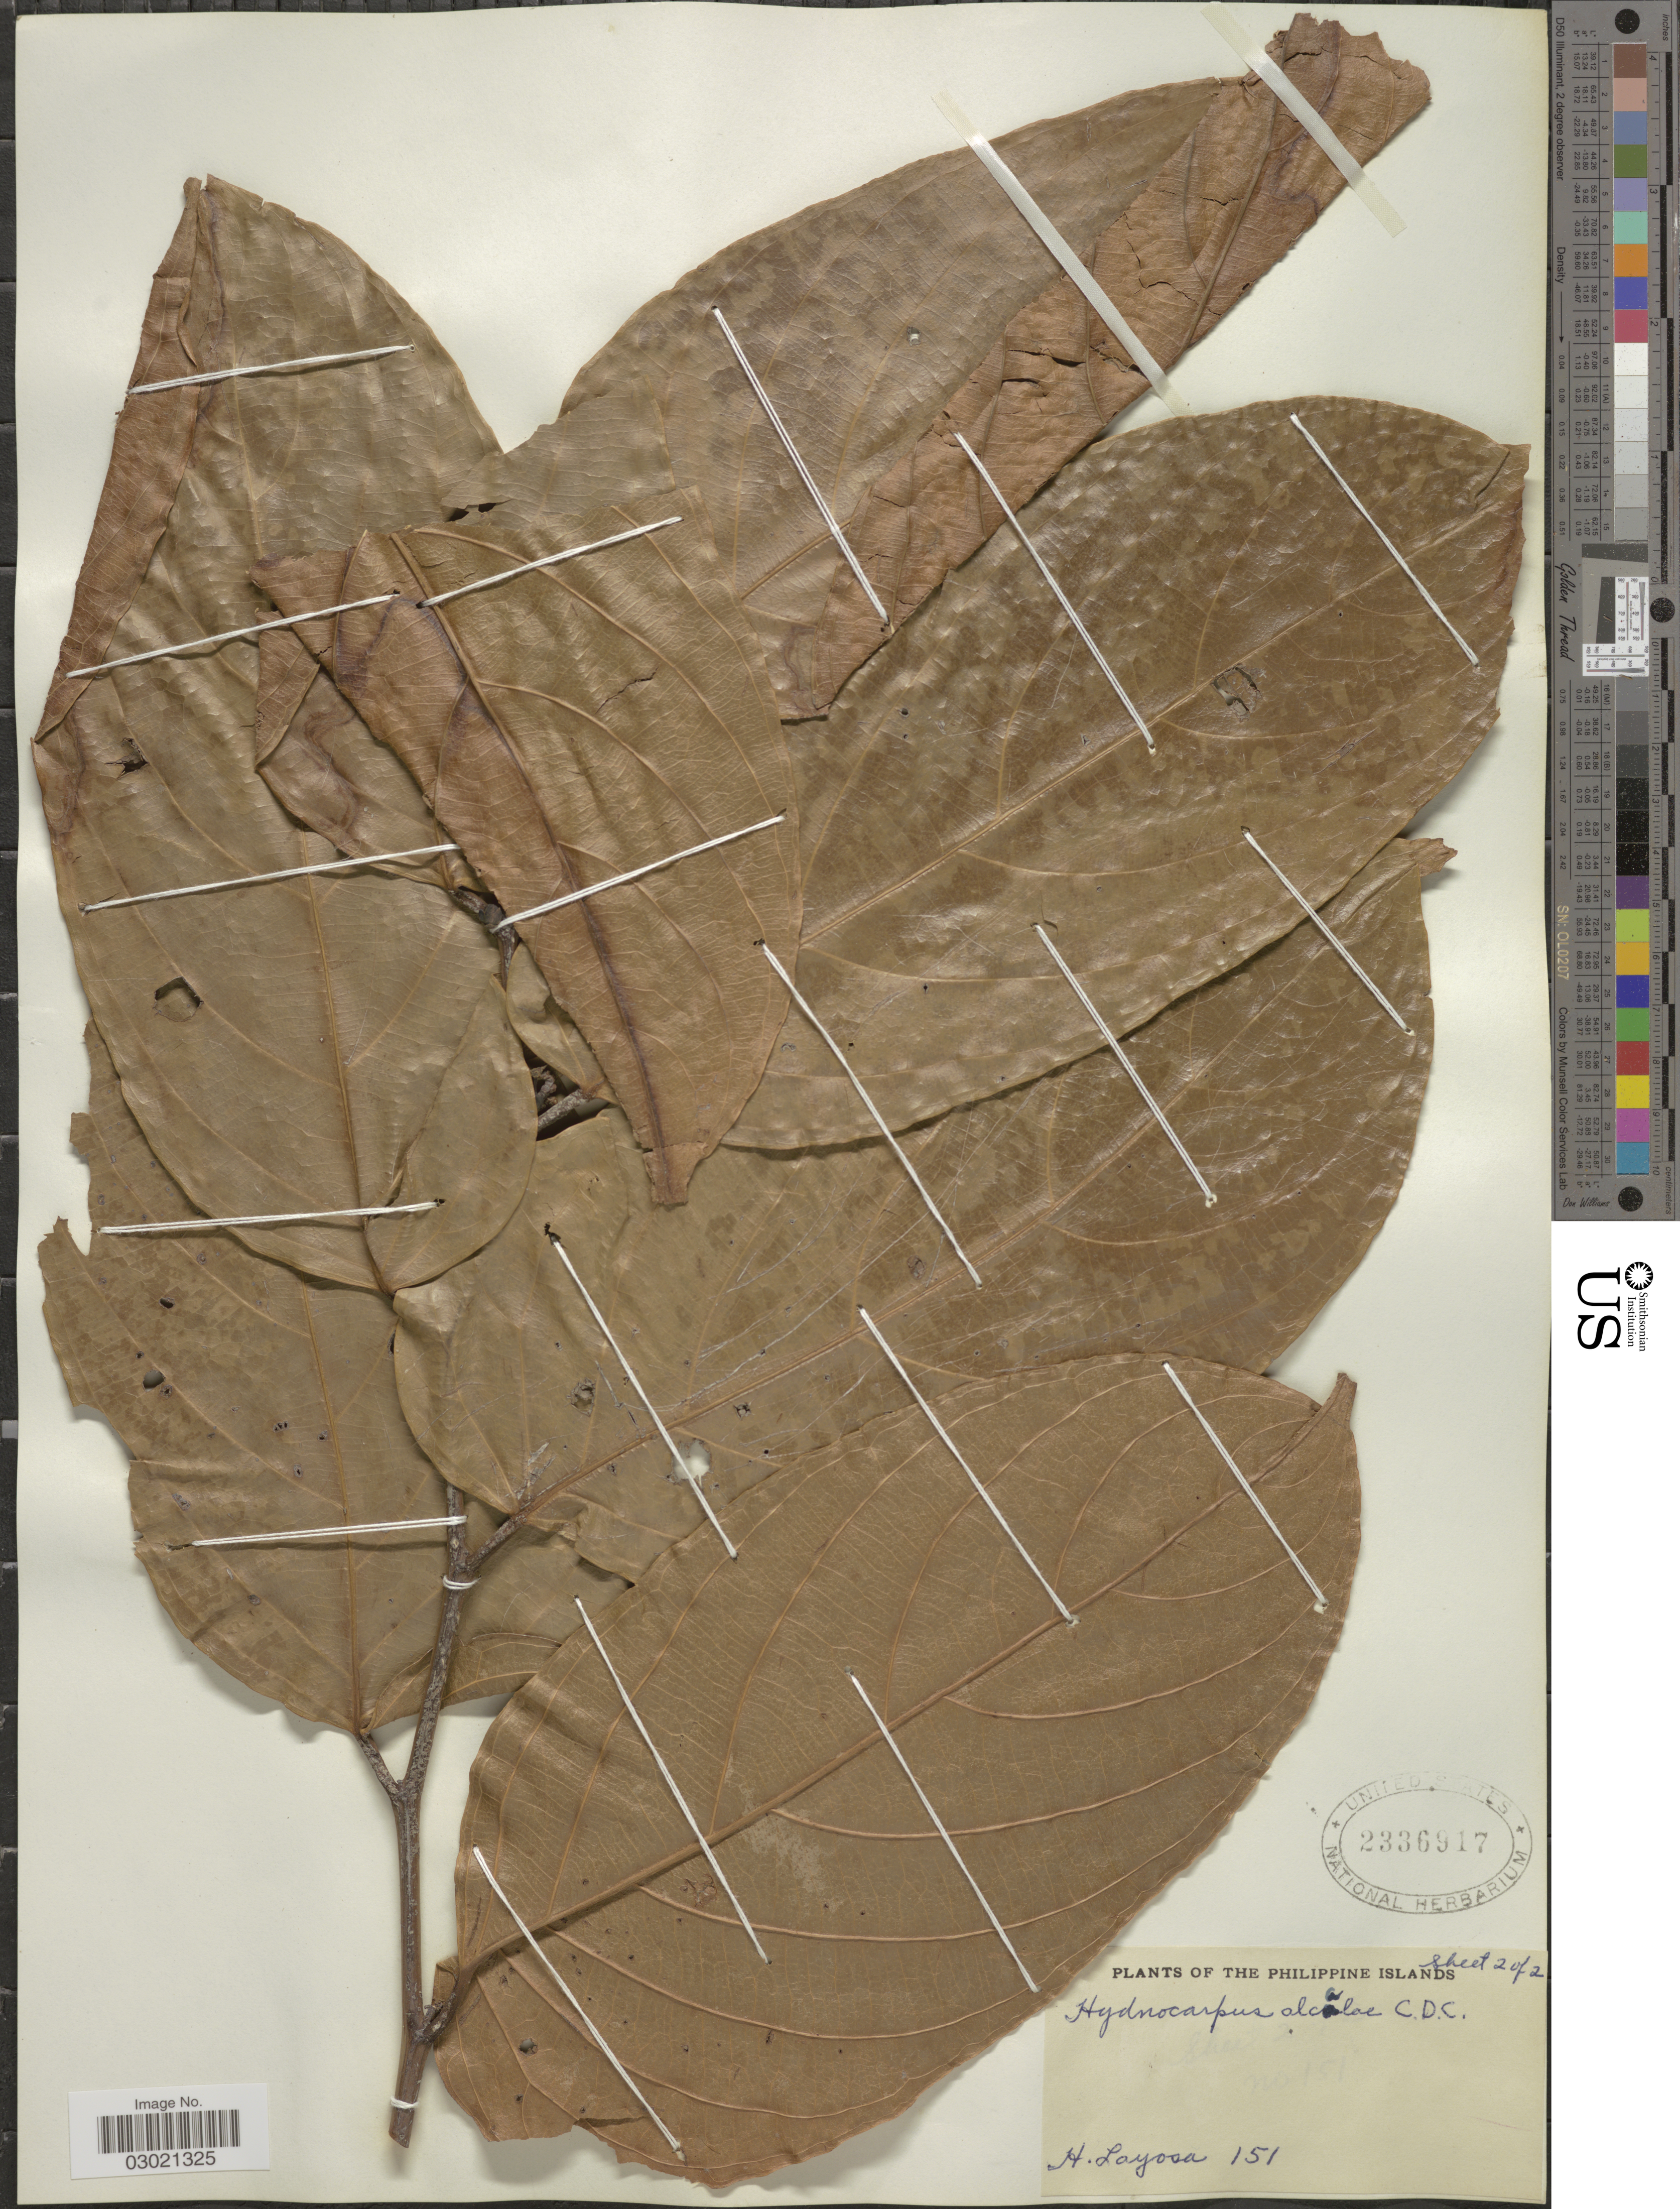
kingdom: Plantae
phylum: Tracheophyta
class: Magnoliopsida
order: Malpighiales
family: Achariaceae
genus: Hydnocarpus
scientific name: Hydnocarpus alcalae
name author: C. DC.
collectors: H. Layosa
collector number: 151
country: Philippines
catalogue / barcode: US 2336917